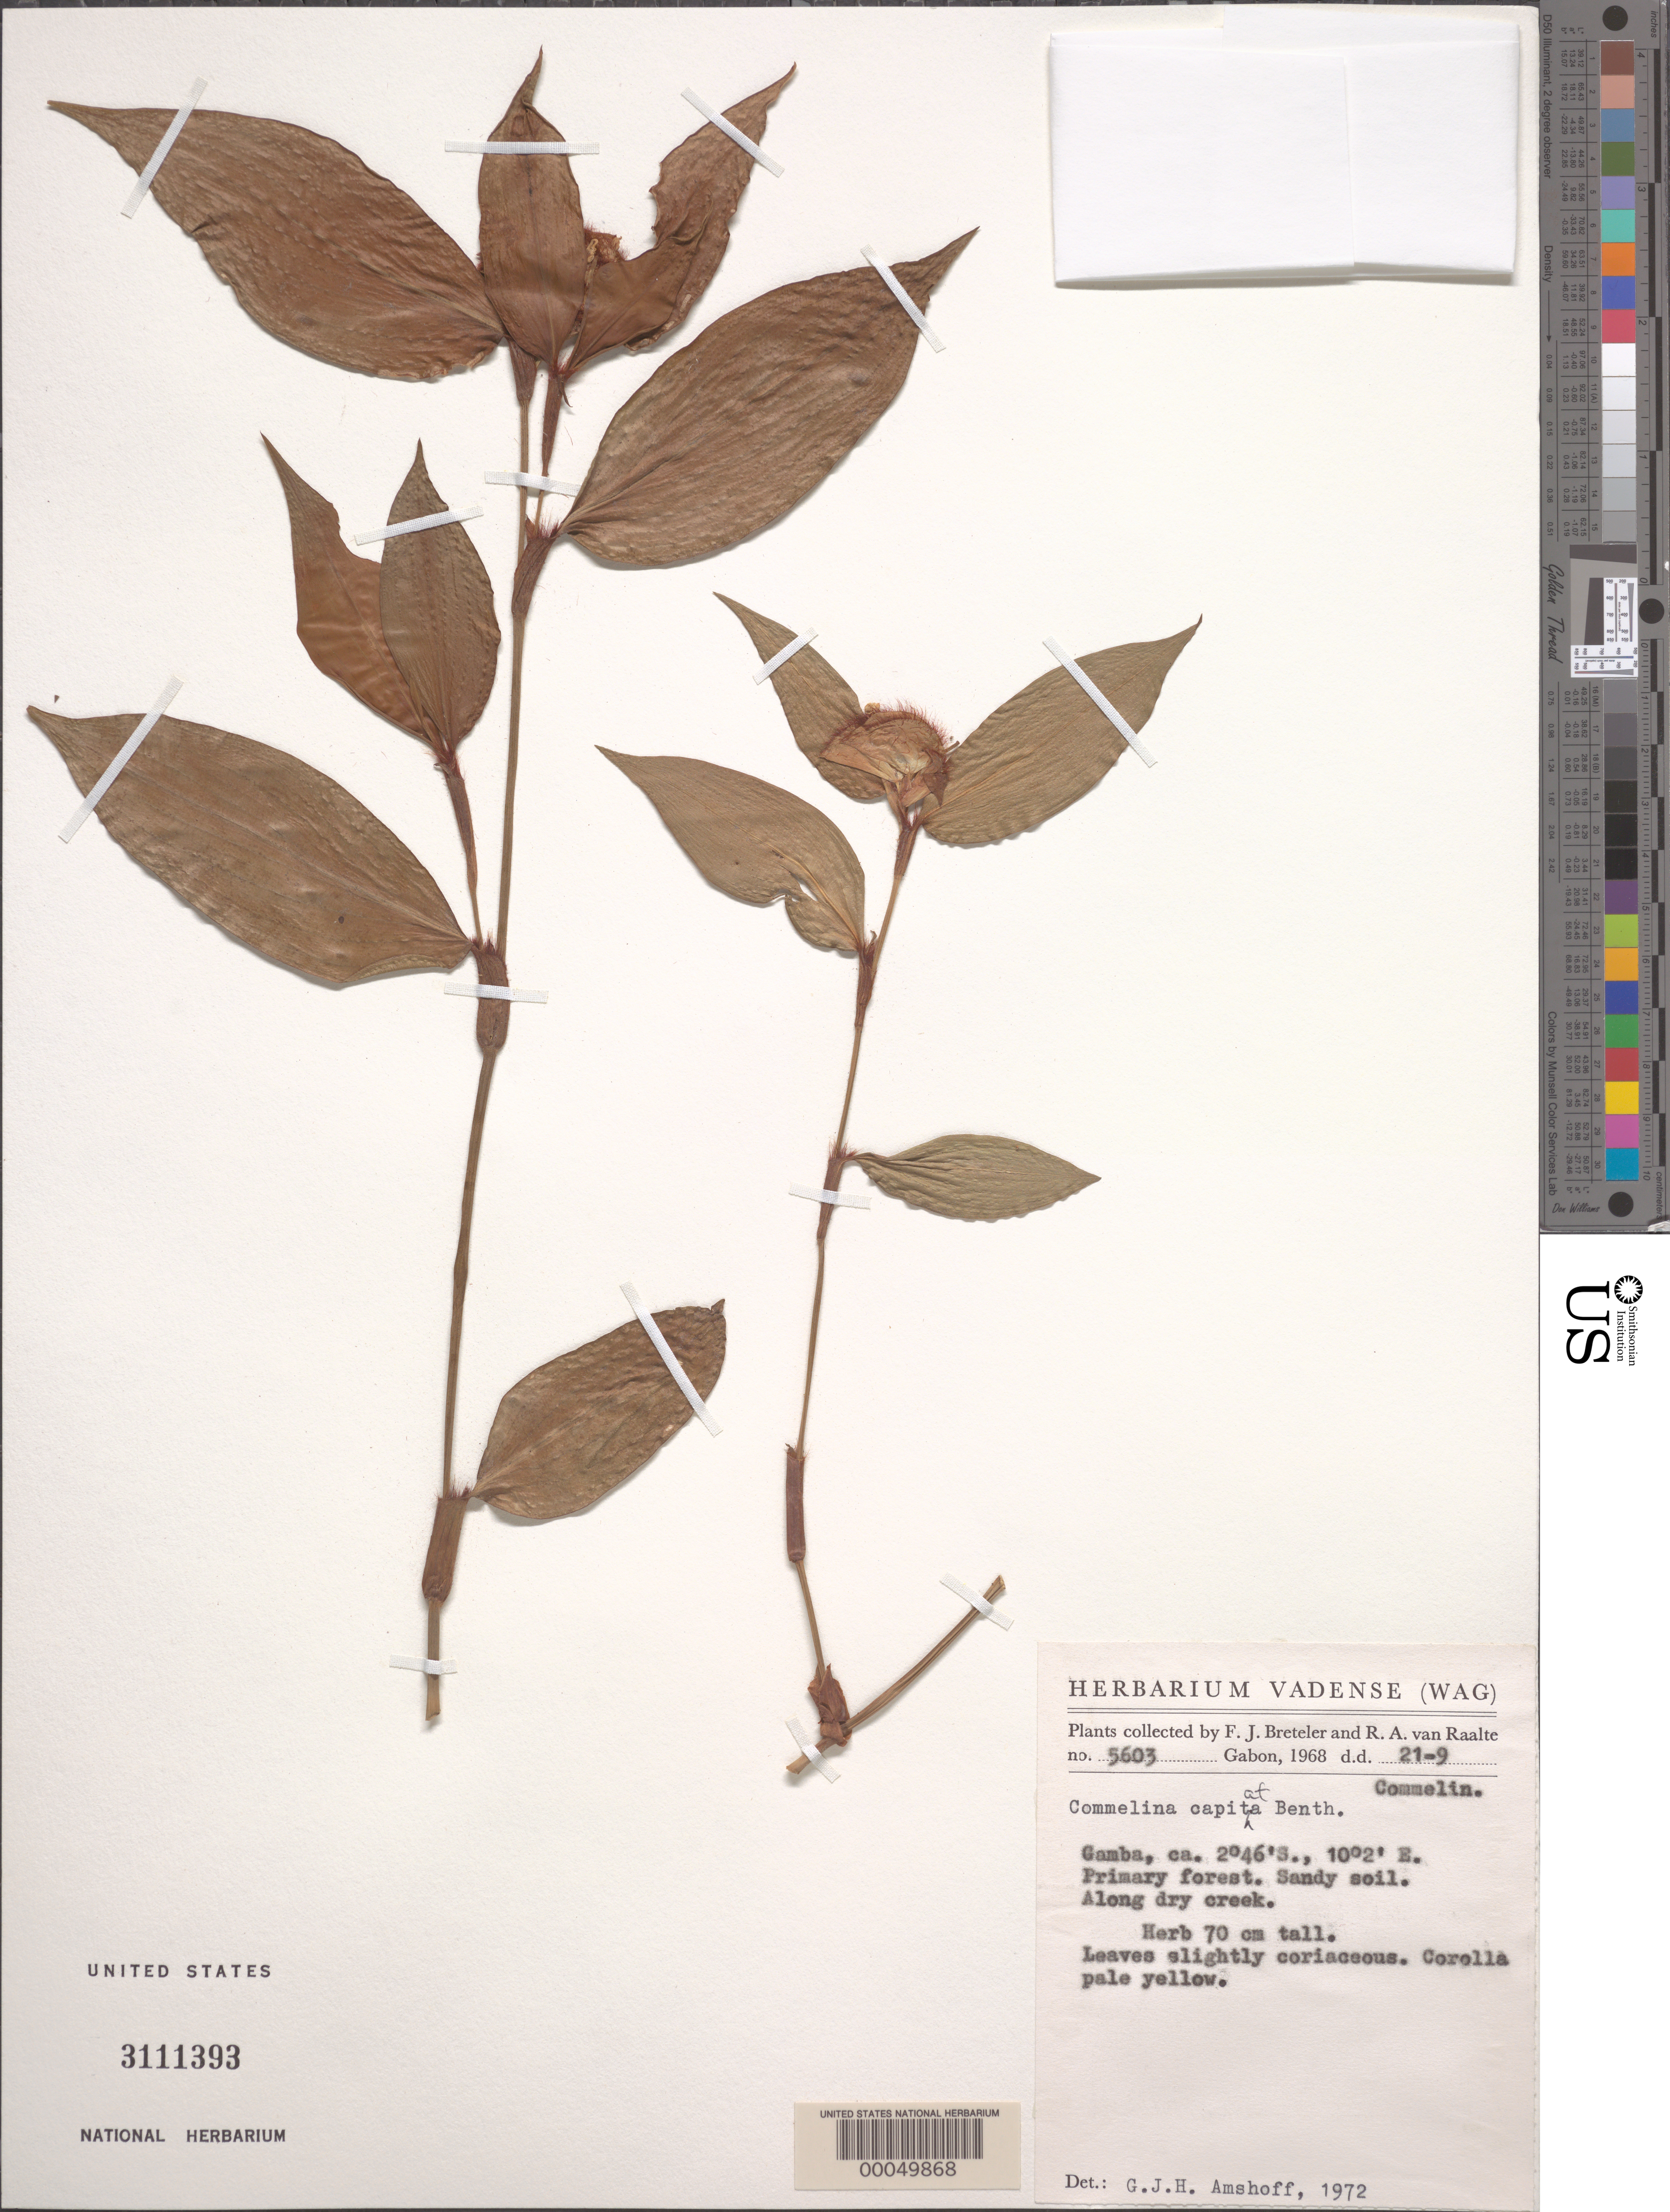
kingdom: Plantae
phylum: Tracheophyta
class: Liliopsida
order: Commelinales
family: Commelinaceae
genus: Commelina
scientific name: Commelina capitata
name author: Benth.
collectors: F. J. Breteler & R. Van Raalte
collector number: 5603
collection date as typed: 21 Sep 1968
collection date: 1968-09-21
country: Gabon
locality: Gamba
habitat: Primary forest, sandy soil, along dry creek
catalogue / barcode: US 3111393